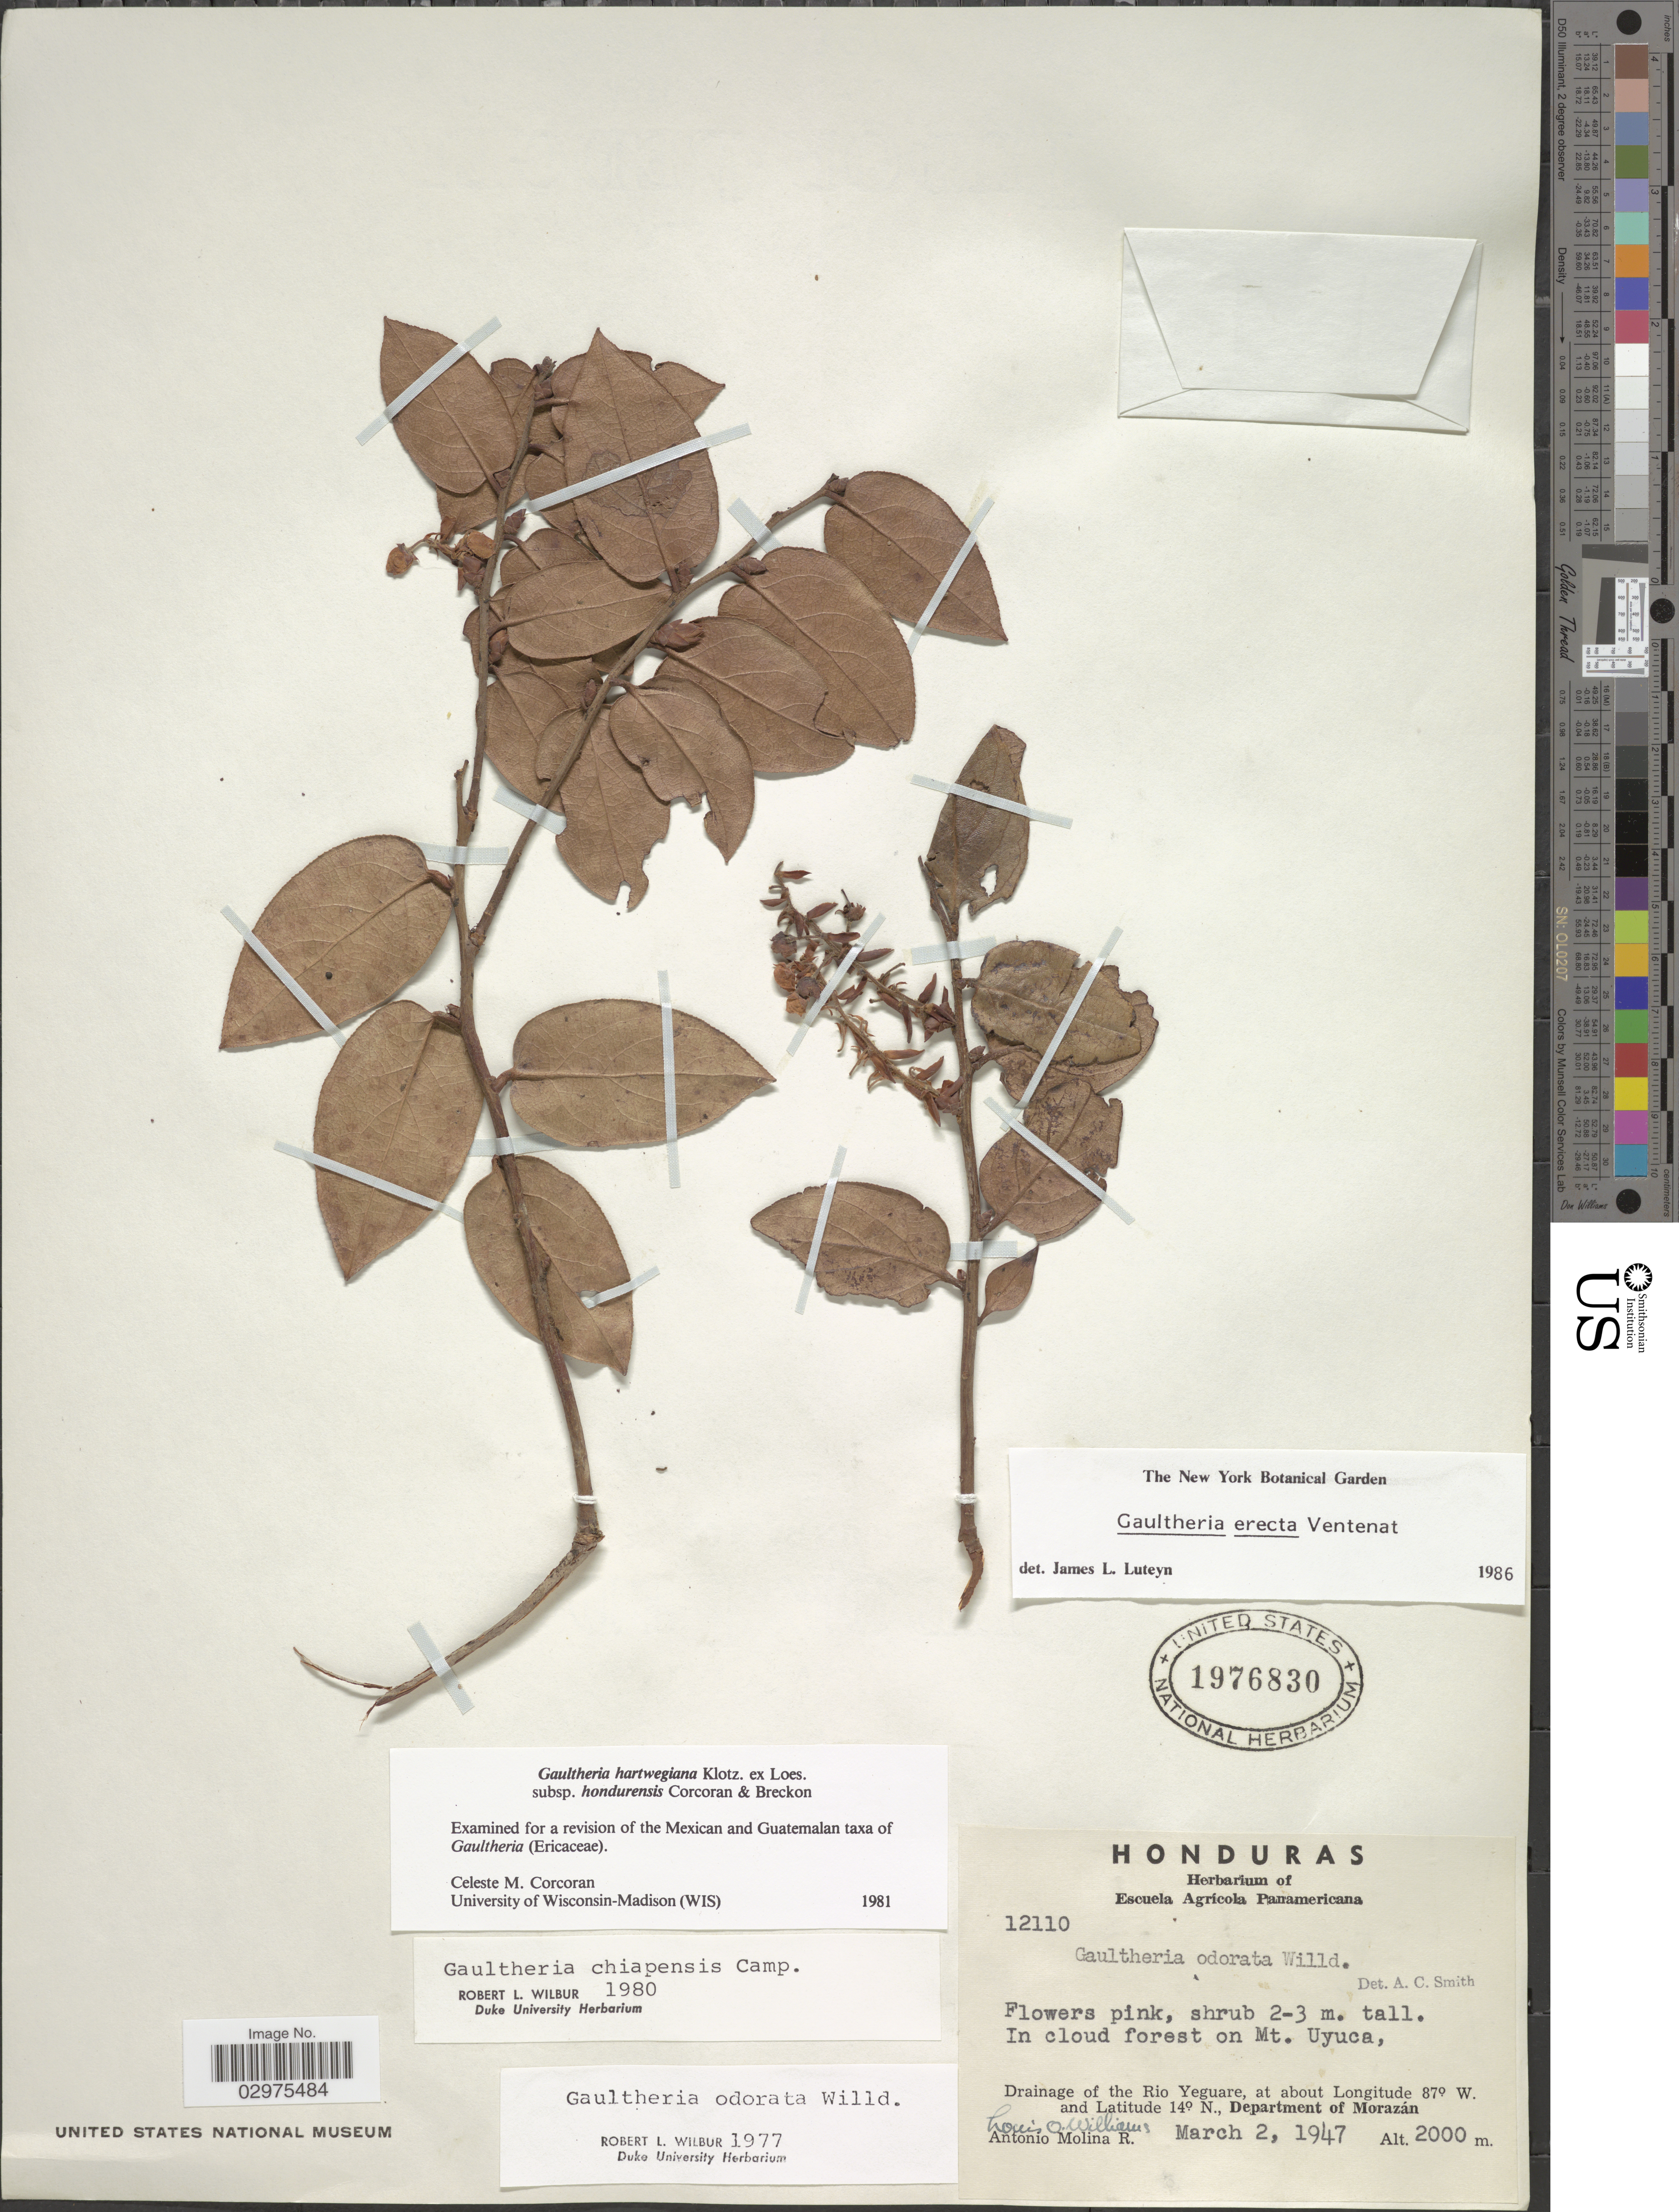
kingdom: Plantae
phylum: Tracheophyta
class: Magnoliopsida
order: Ericales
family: Ericaceae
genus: Gaultheria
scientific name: Gaultheria erecta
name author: Vent.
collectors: L. O. Williams & A. Molina R.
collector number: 12110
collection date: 1947-03-02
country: Honduras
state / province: Fco. Morazán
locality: In cloud forest on Mt. Uyuca, Drainage of the Rio Yeguare. Department of Morazán.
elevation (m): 2000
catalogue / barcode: US 1976830